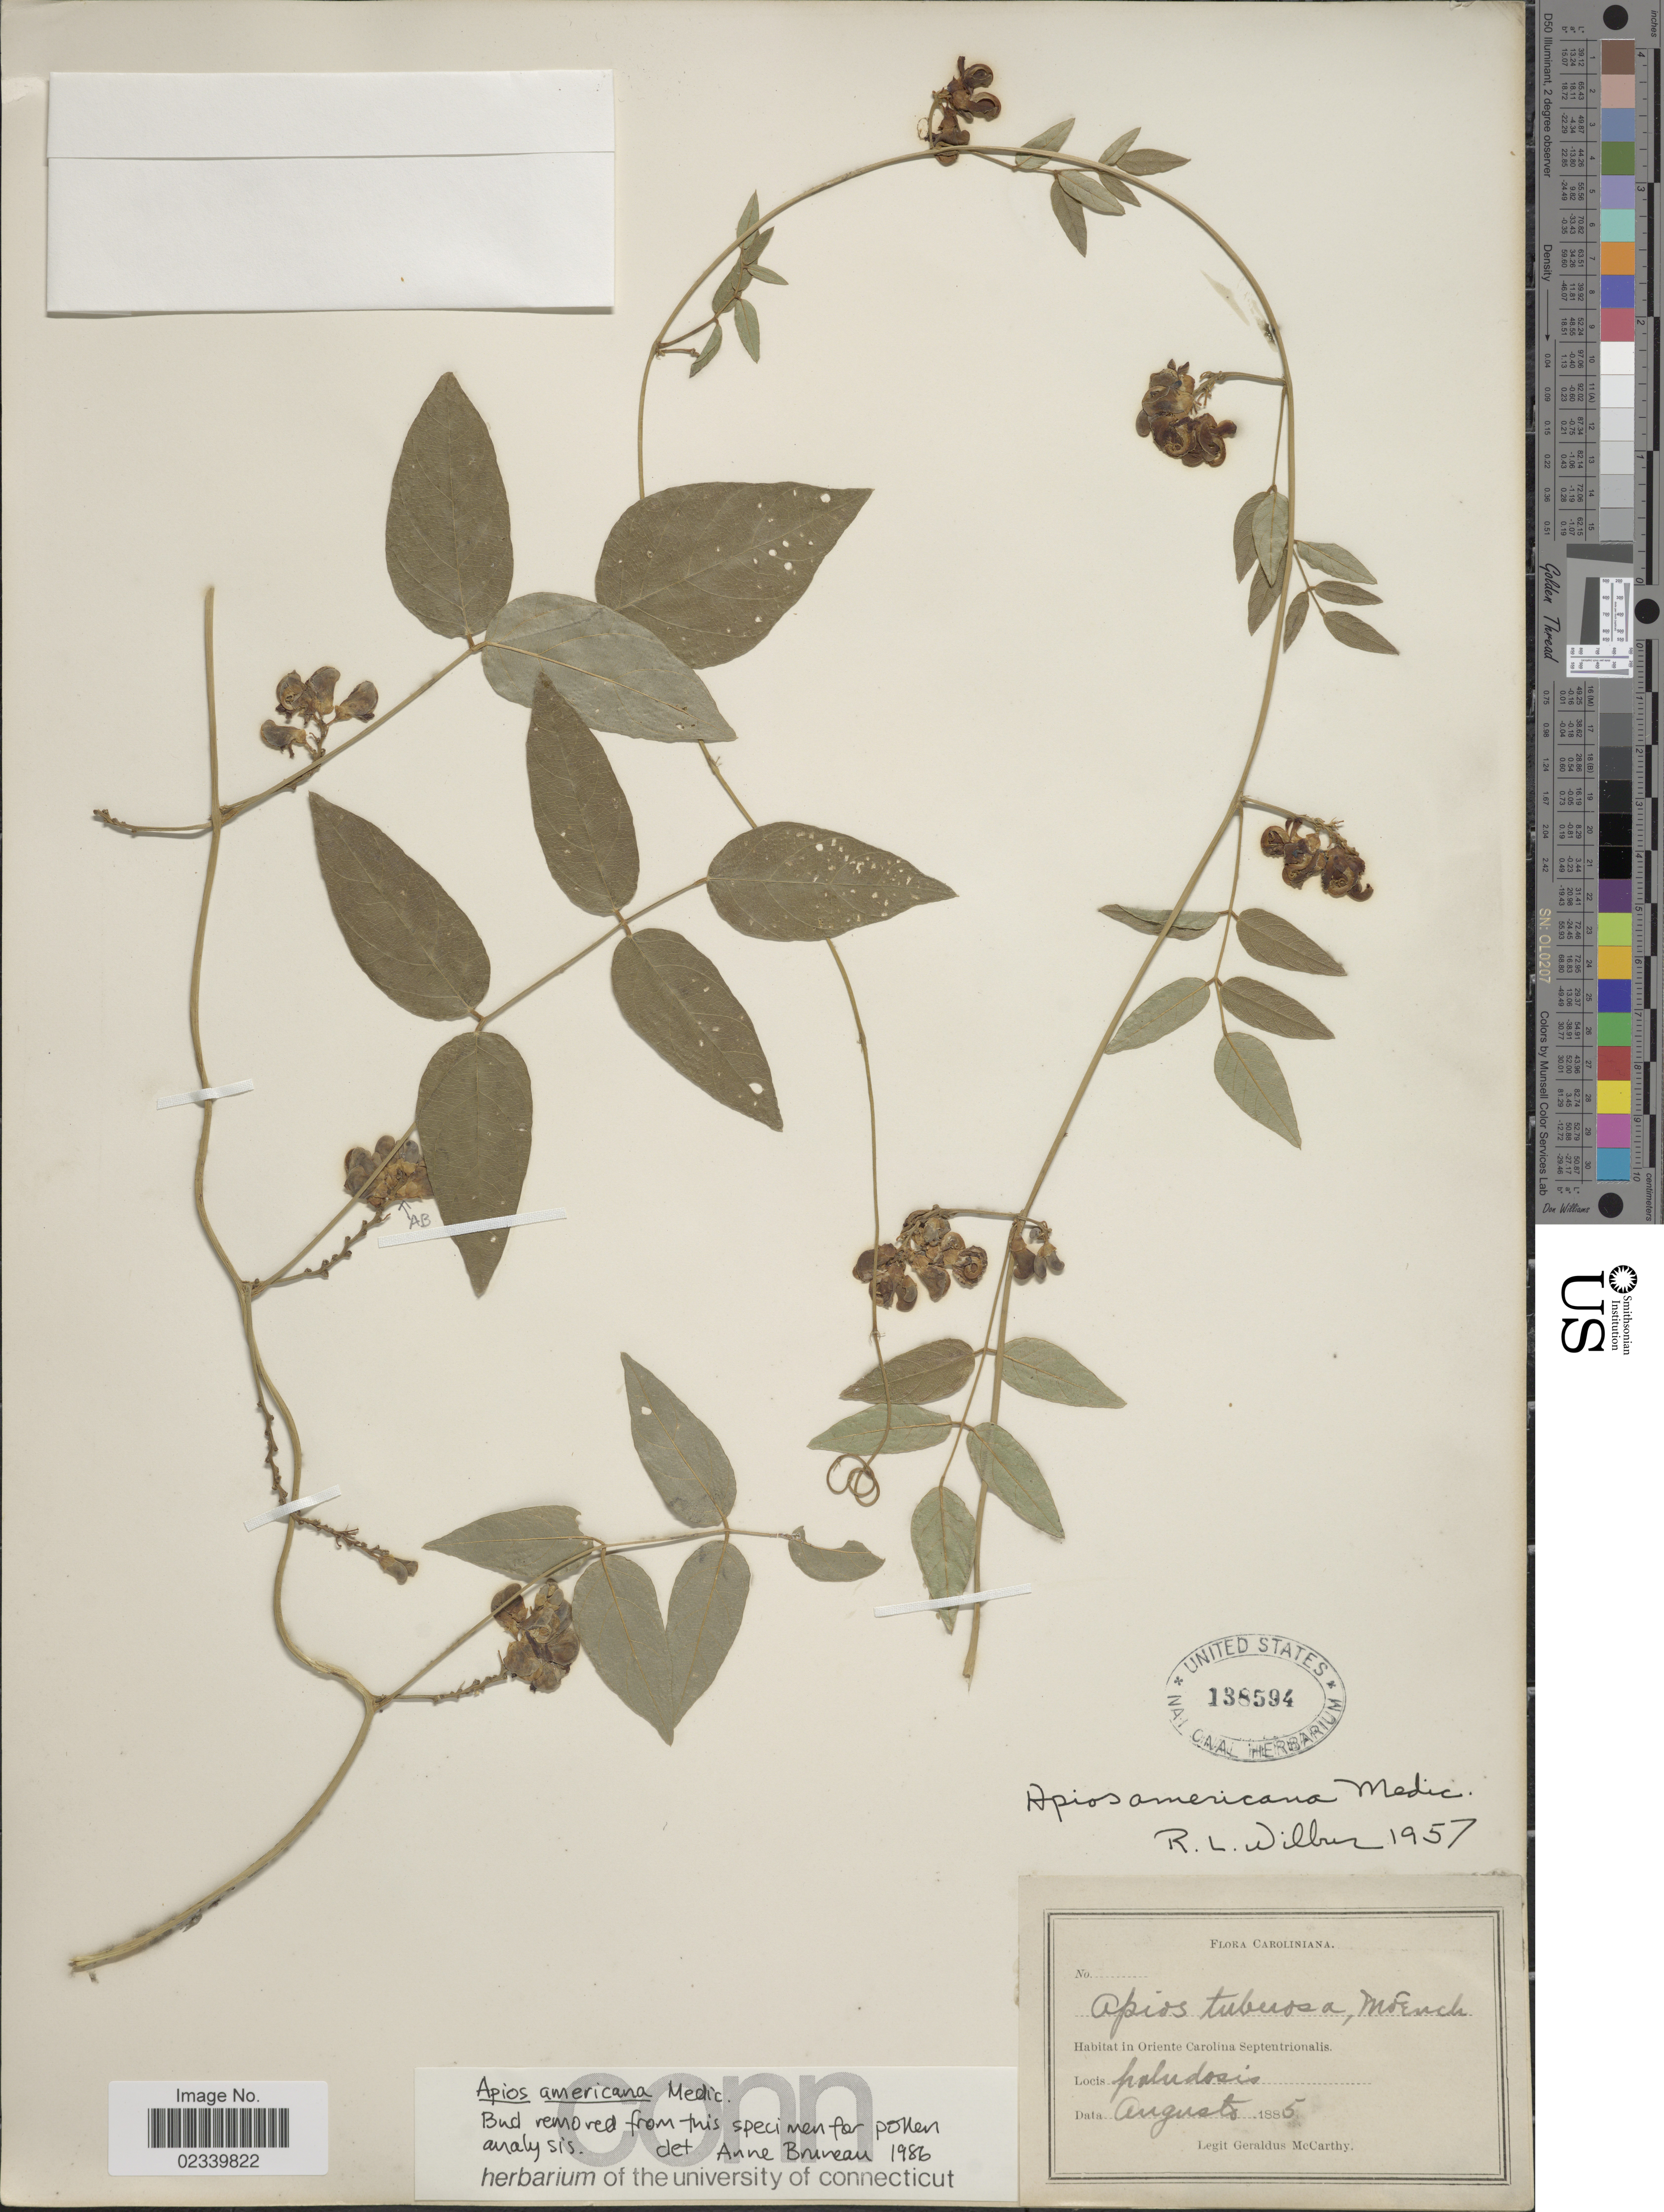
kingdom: Plantae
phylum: Tracheophyta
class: Magnoliopsida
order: Fabales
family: Fabaceae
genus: Apios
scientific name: Apios americana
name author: Medik.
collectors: M. McCarthy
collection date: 1885-08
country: United States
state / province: North Carolina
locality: Caroliniana, In oriente Carolina Septentrionalis Paludosis.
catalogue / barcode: US 138594